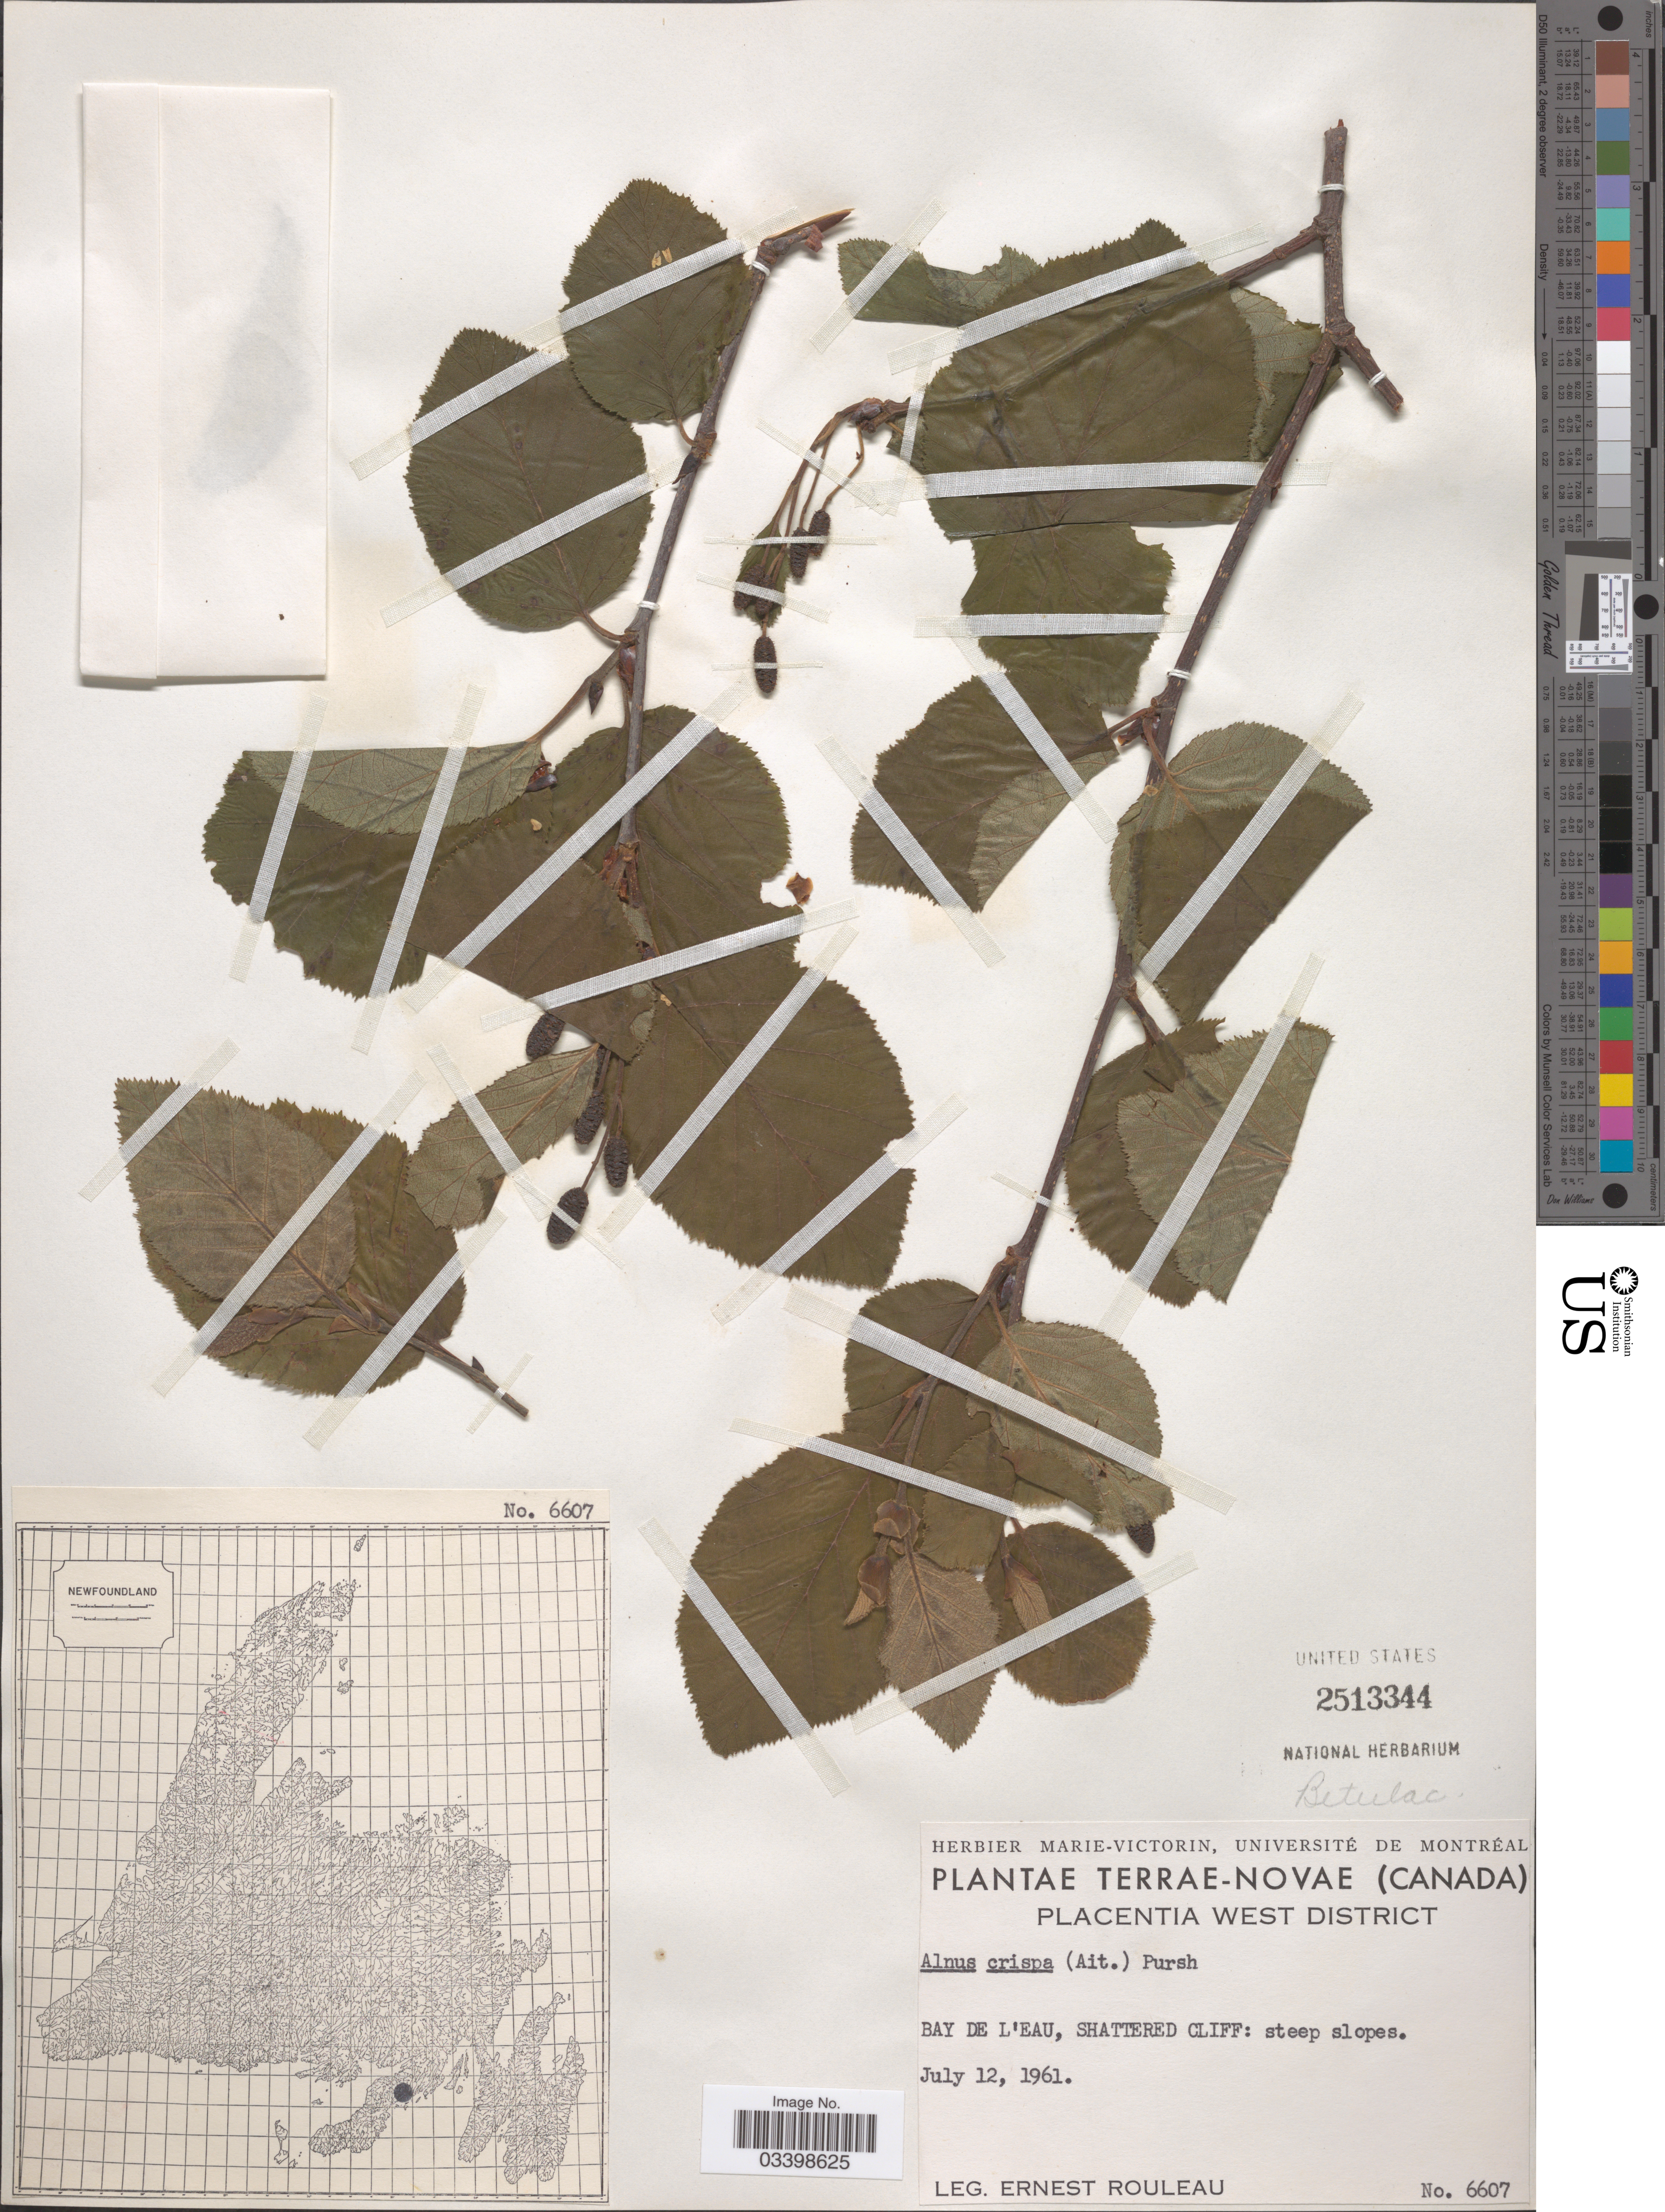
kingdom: Plantae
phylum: Tracheophyta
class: Magnoliopsida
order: Fagales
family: Betulaceae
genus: Alnus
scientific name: Alnus viridis subsp. crispa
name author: (Aiton) Turrill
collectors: E. Rouleau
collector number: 6607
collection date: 1961-07-12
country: Canada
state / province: Newfoundland and Labrador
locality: Terrae-Novae. Placentia West District. Bay de l'eau, Shattered Cliff: steep slopes.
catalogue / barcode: US 2513344